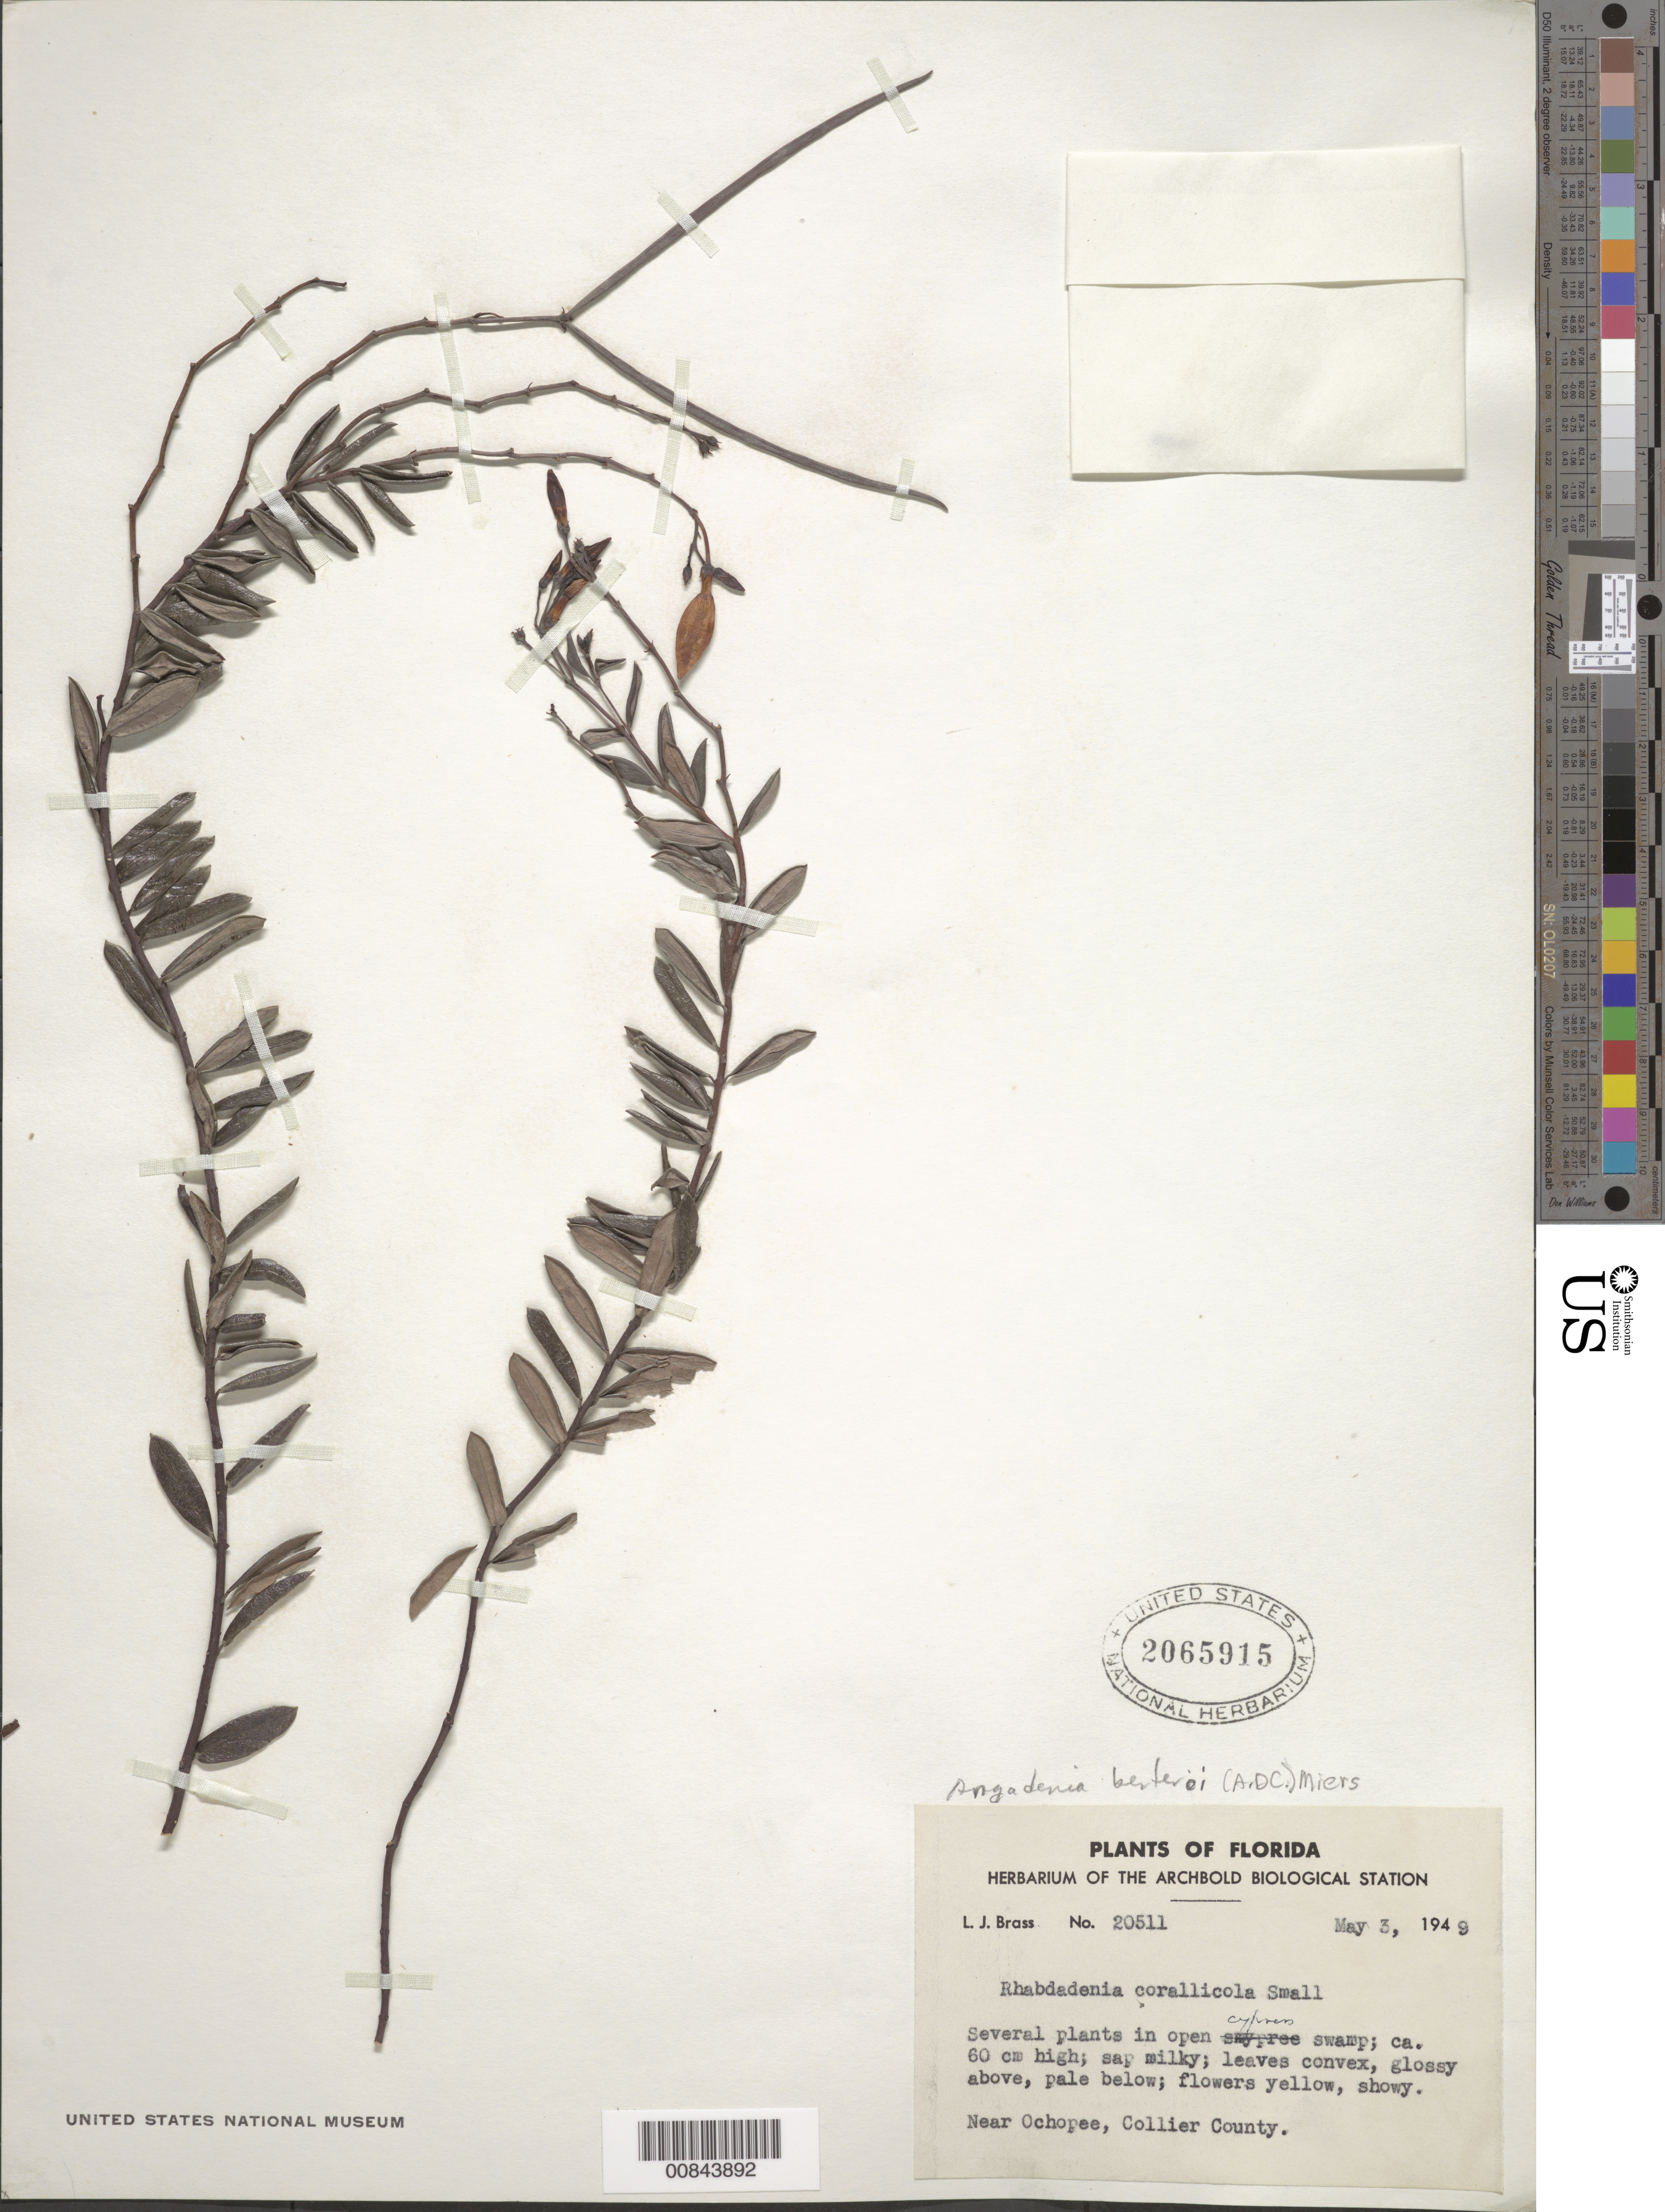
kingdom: Plantae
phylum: Tracheophyta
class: Magnoliopsida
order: Gentianales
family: Apocynaceae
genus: Angadenia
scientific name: Angadenia berteroi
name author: (A. DC.) Miers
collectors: L. J. Brass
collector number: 20511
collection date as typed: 03 May 1949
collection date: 1949-05-03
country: United States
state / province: Florida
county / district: Collier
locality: Near Ochopee.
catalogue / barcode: US 2065915